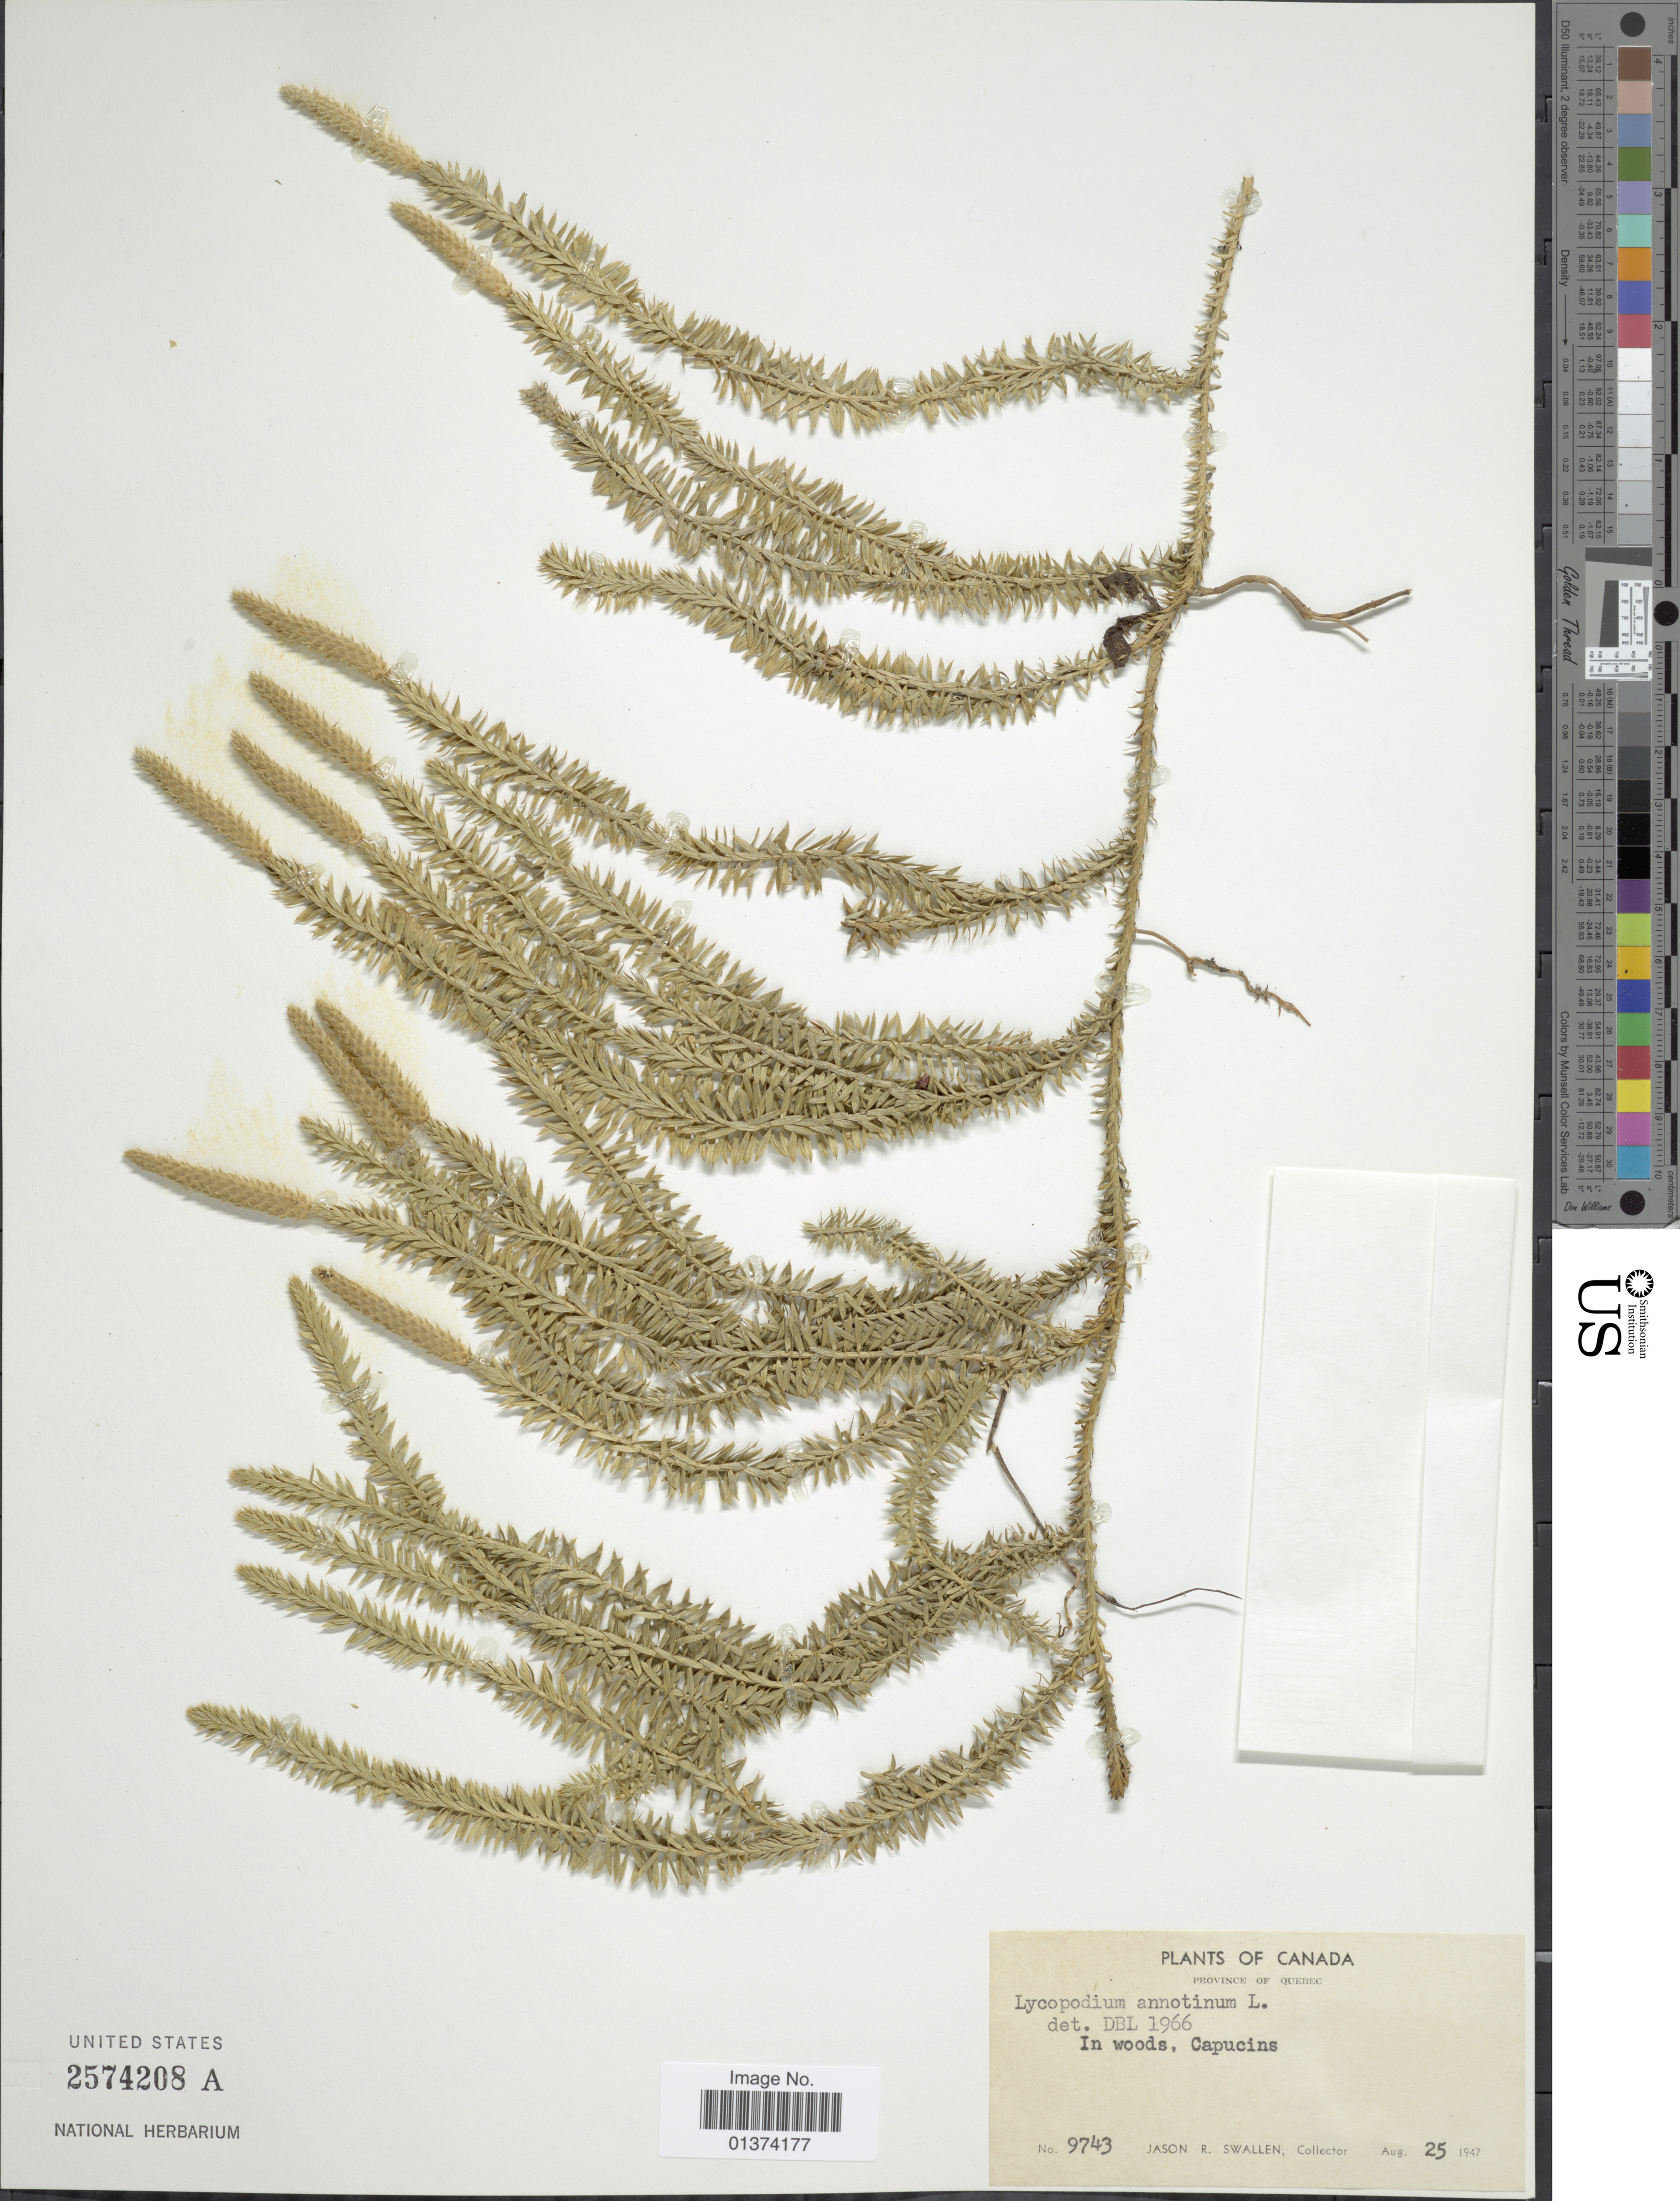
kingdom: Plantae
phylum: Tracheophyta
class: Lycopodiopsida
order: Lycopodiales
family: Lycopodiaceae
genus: Spinulum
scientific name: Spinulum annotinum subsp. annotinum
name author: (L.) A. Haines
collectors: J. R. Swallen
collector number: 9743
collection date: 1947-08-25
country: Canada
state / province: Quebec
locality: In woods, Capucins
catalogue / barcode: US 2574208A